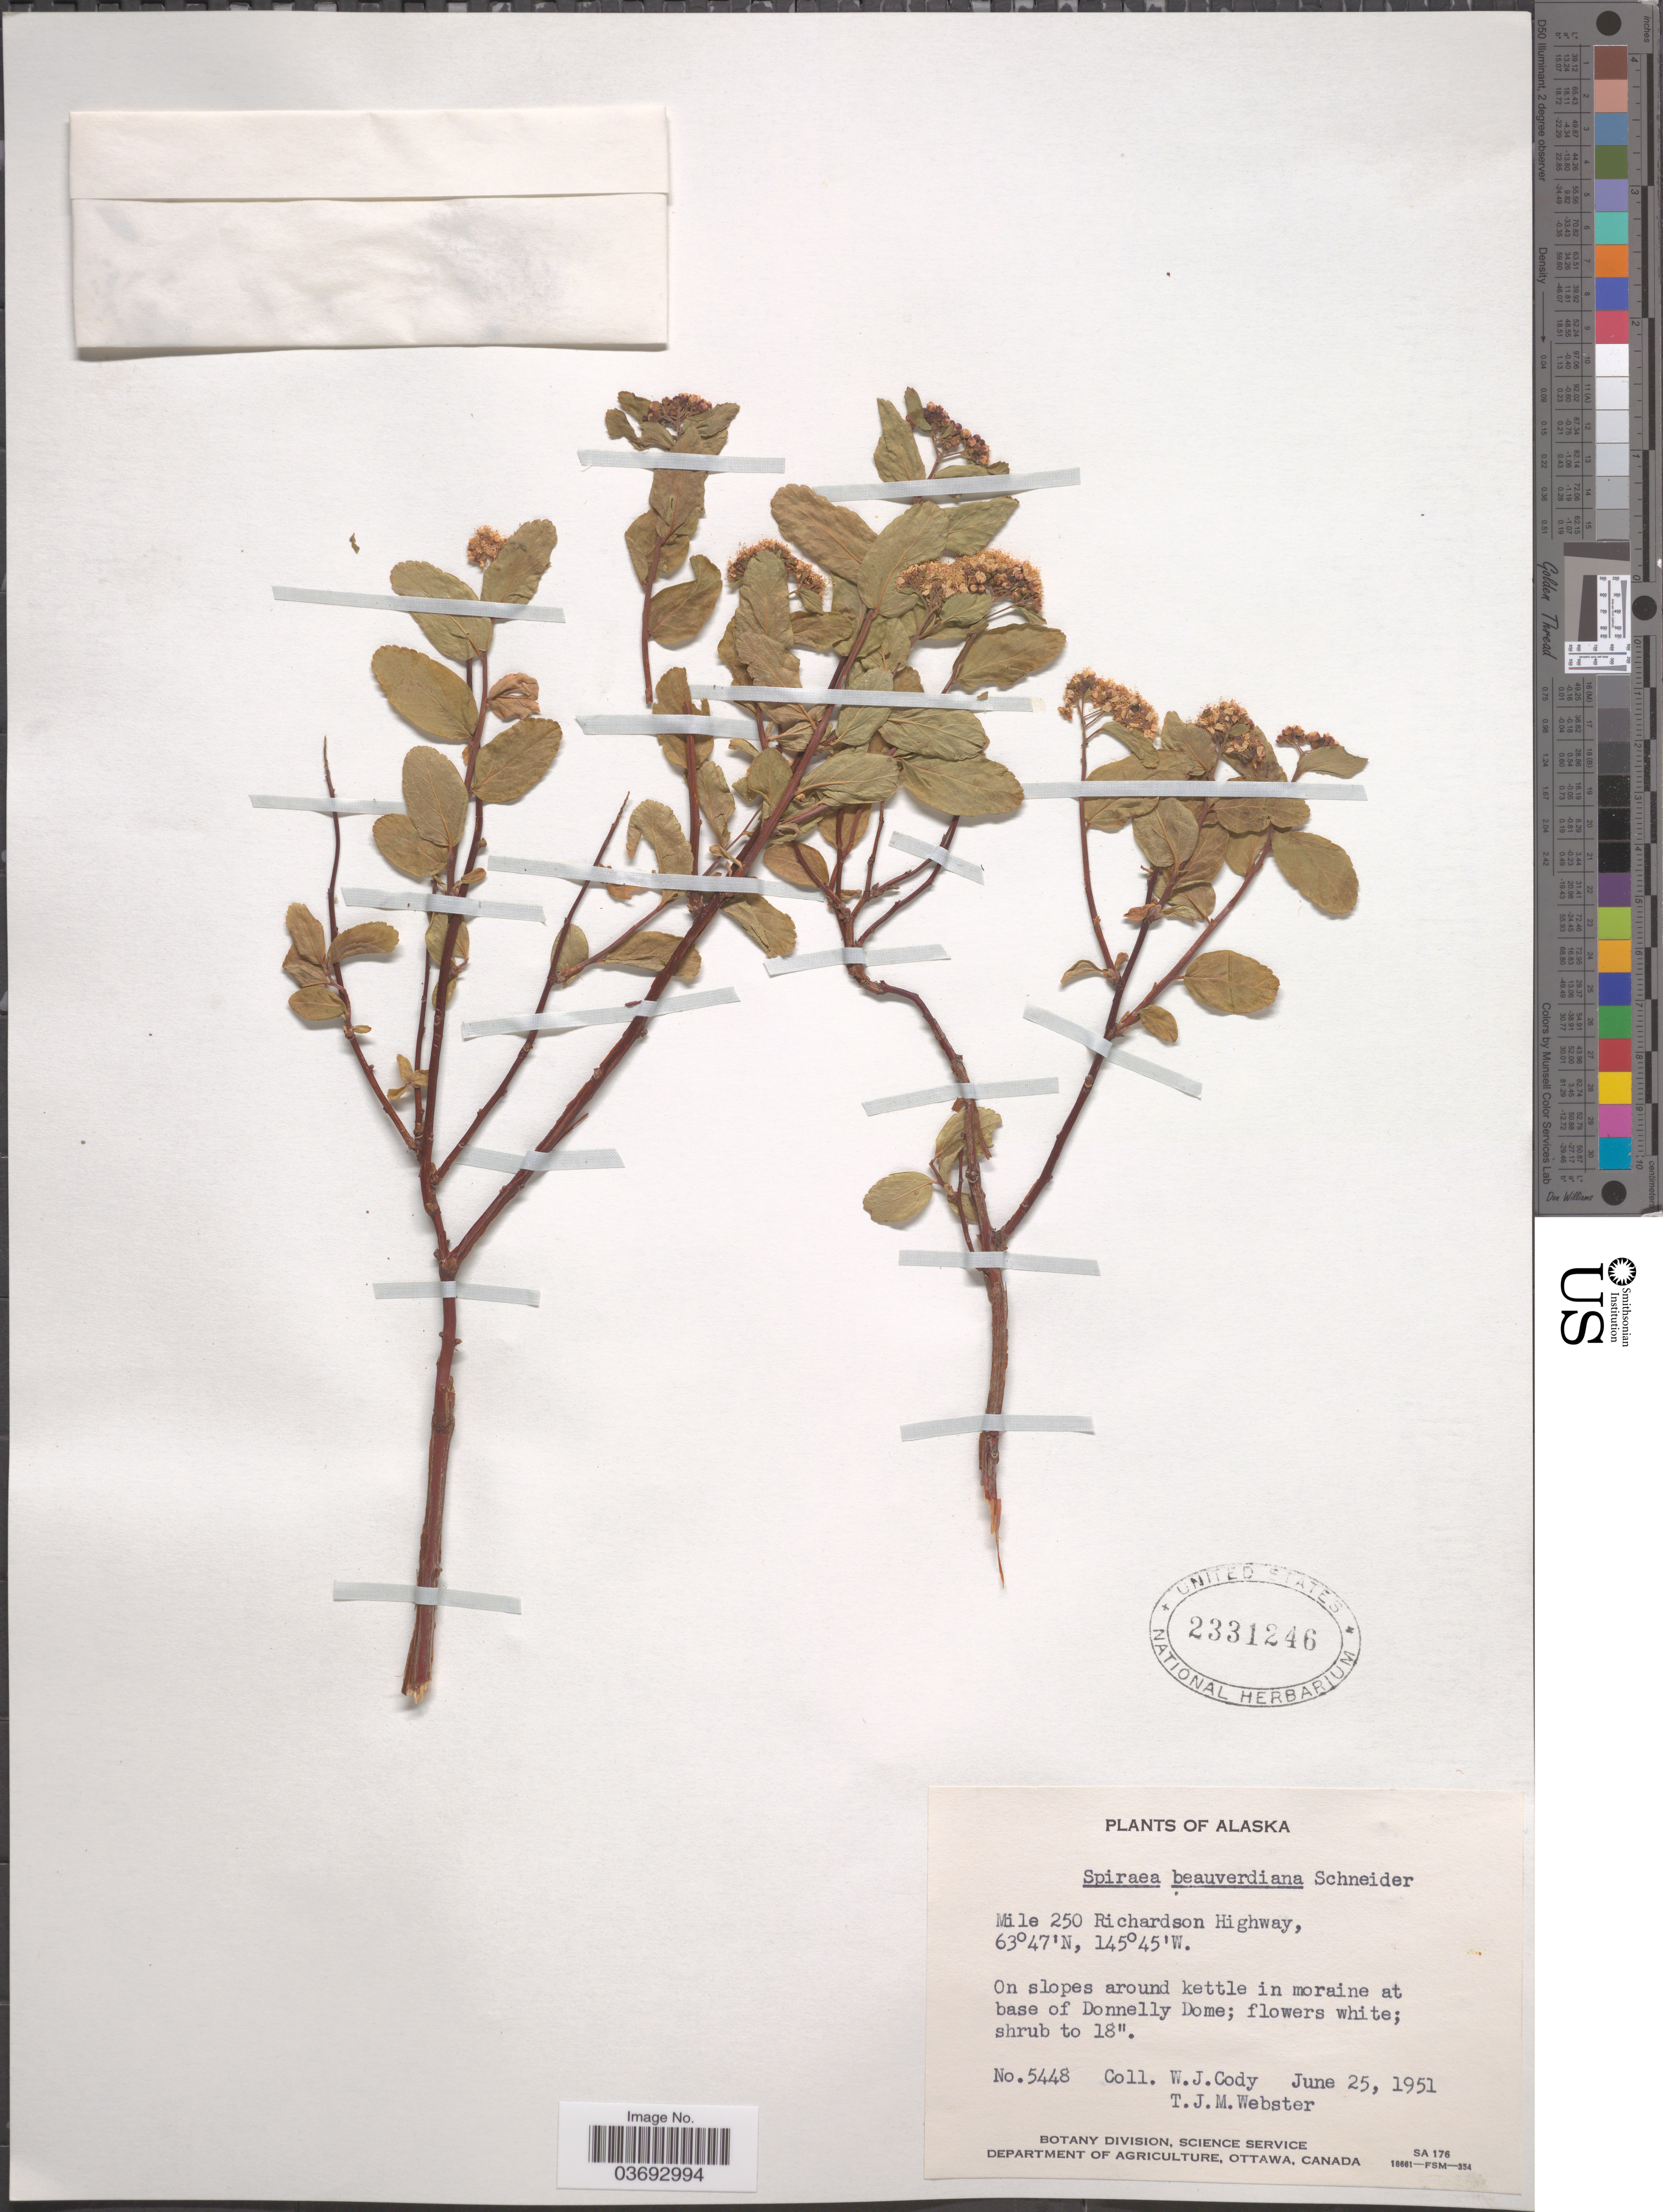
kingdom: Plantae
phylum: Tracheophyta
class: Magnoliopsida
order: Rosales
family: Rosaceae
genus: Spiraea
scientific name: Spiraea stevenii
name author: (C.K. Schneid.) Rydb.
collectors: W. Cody & T. J. Webster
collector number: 5448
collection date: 1951-06-25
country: United States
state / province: Alaska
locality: Mile 250 Richardson Highway. On slopes around kettle in moraine at base of Donnelly Dome.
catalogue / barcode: US 2331246